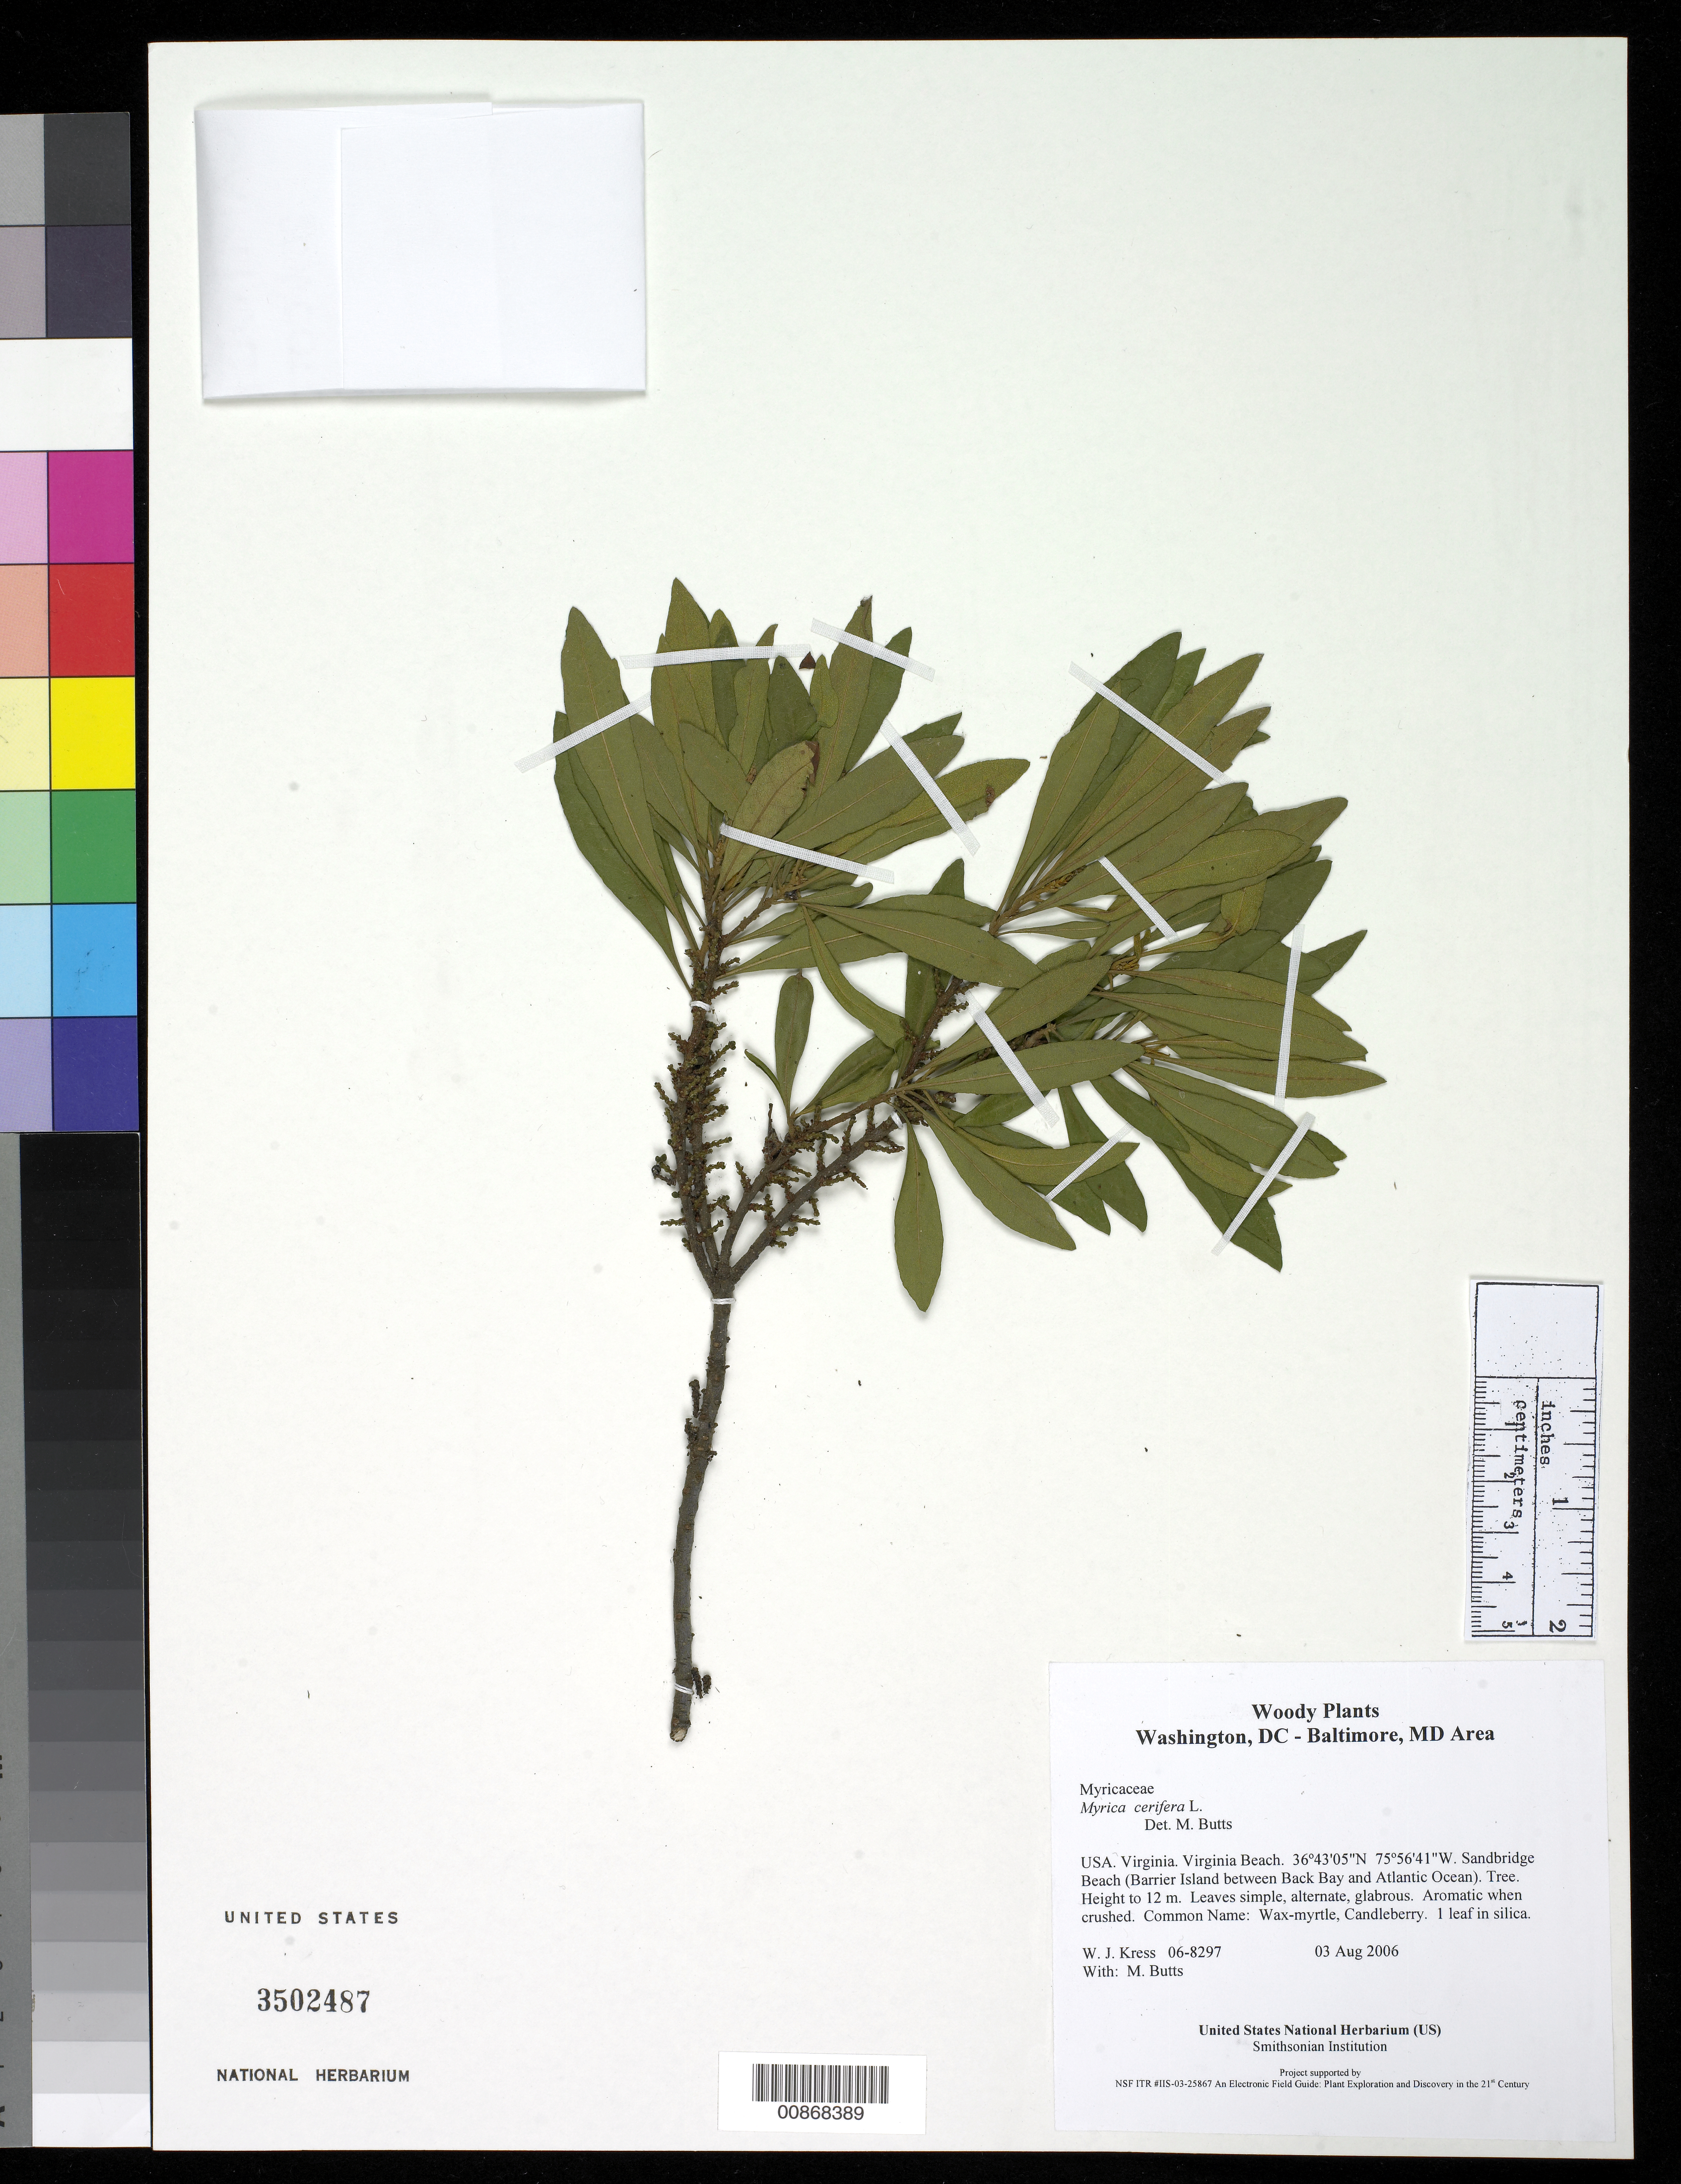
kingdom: Plantae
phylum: Tracheophyta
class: Magnoliopsida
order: Fagales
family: Myricaceae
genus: Morella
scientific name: Morella cerifera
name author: (L.) Small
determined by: Strong, Mark T., (BOT), Smithsonian Institution - National Museum of Natural History (UNITED STATES)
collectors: W. J. Kress & M. B. Butts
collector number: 06-8297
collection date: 2006-08-03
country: United States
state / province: Virginia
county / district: City of Virginia Beach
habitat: Sandbridge Beach (Barrier Island between Back Bay and Atlantic Ocean).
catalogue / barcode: US 3502487